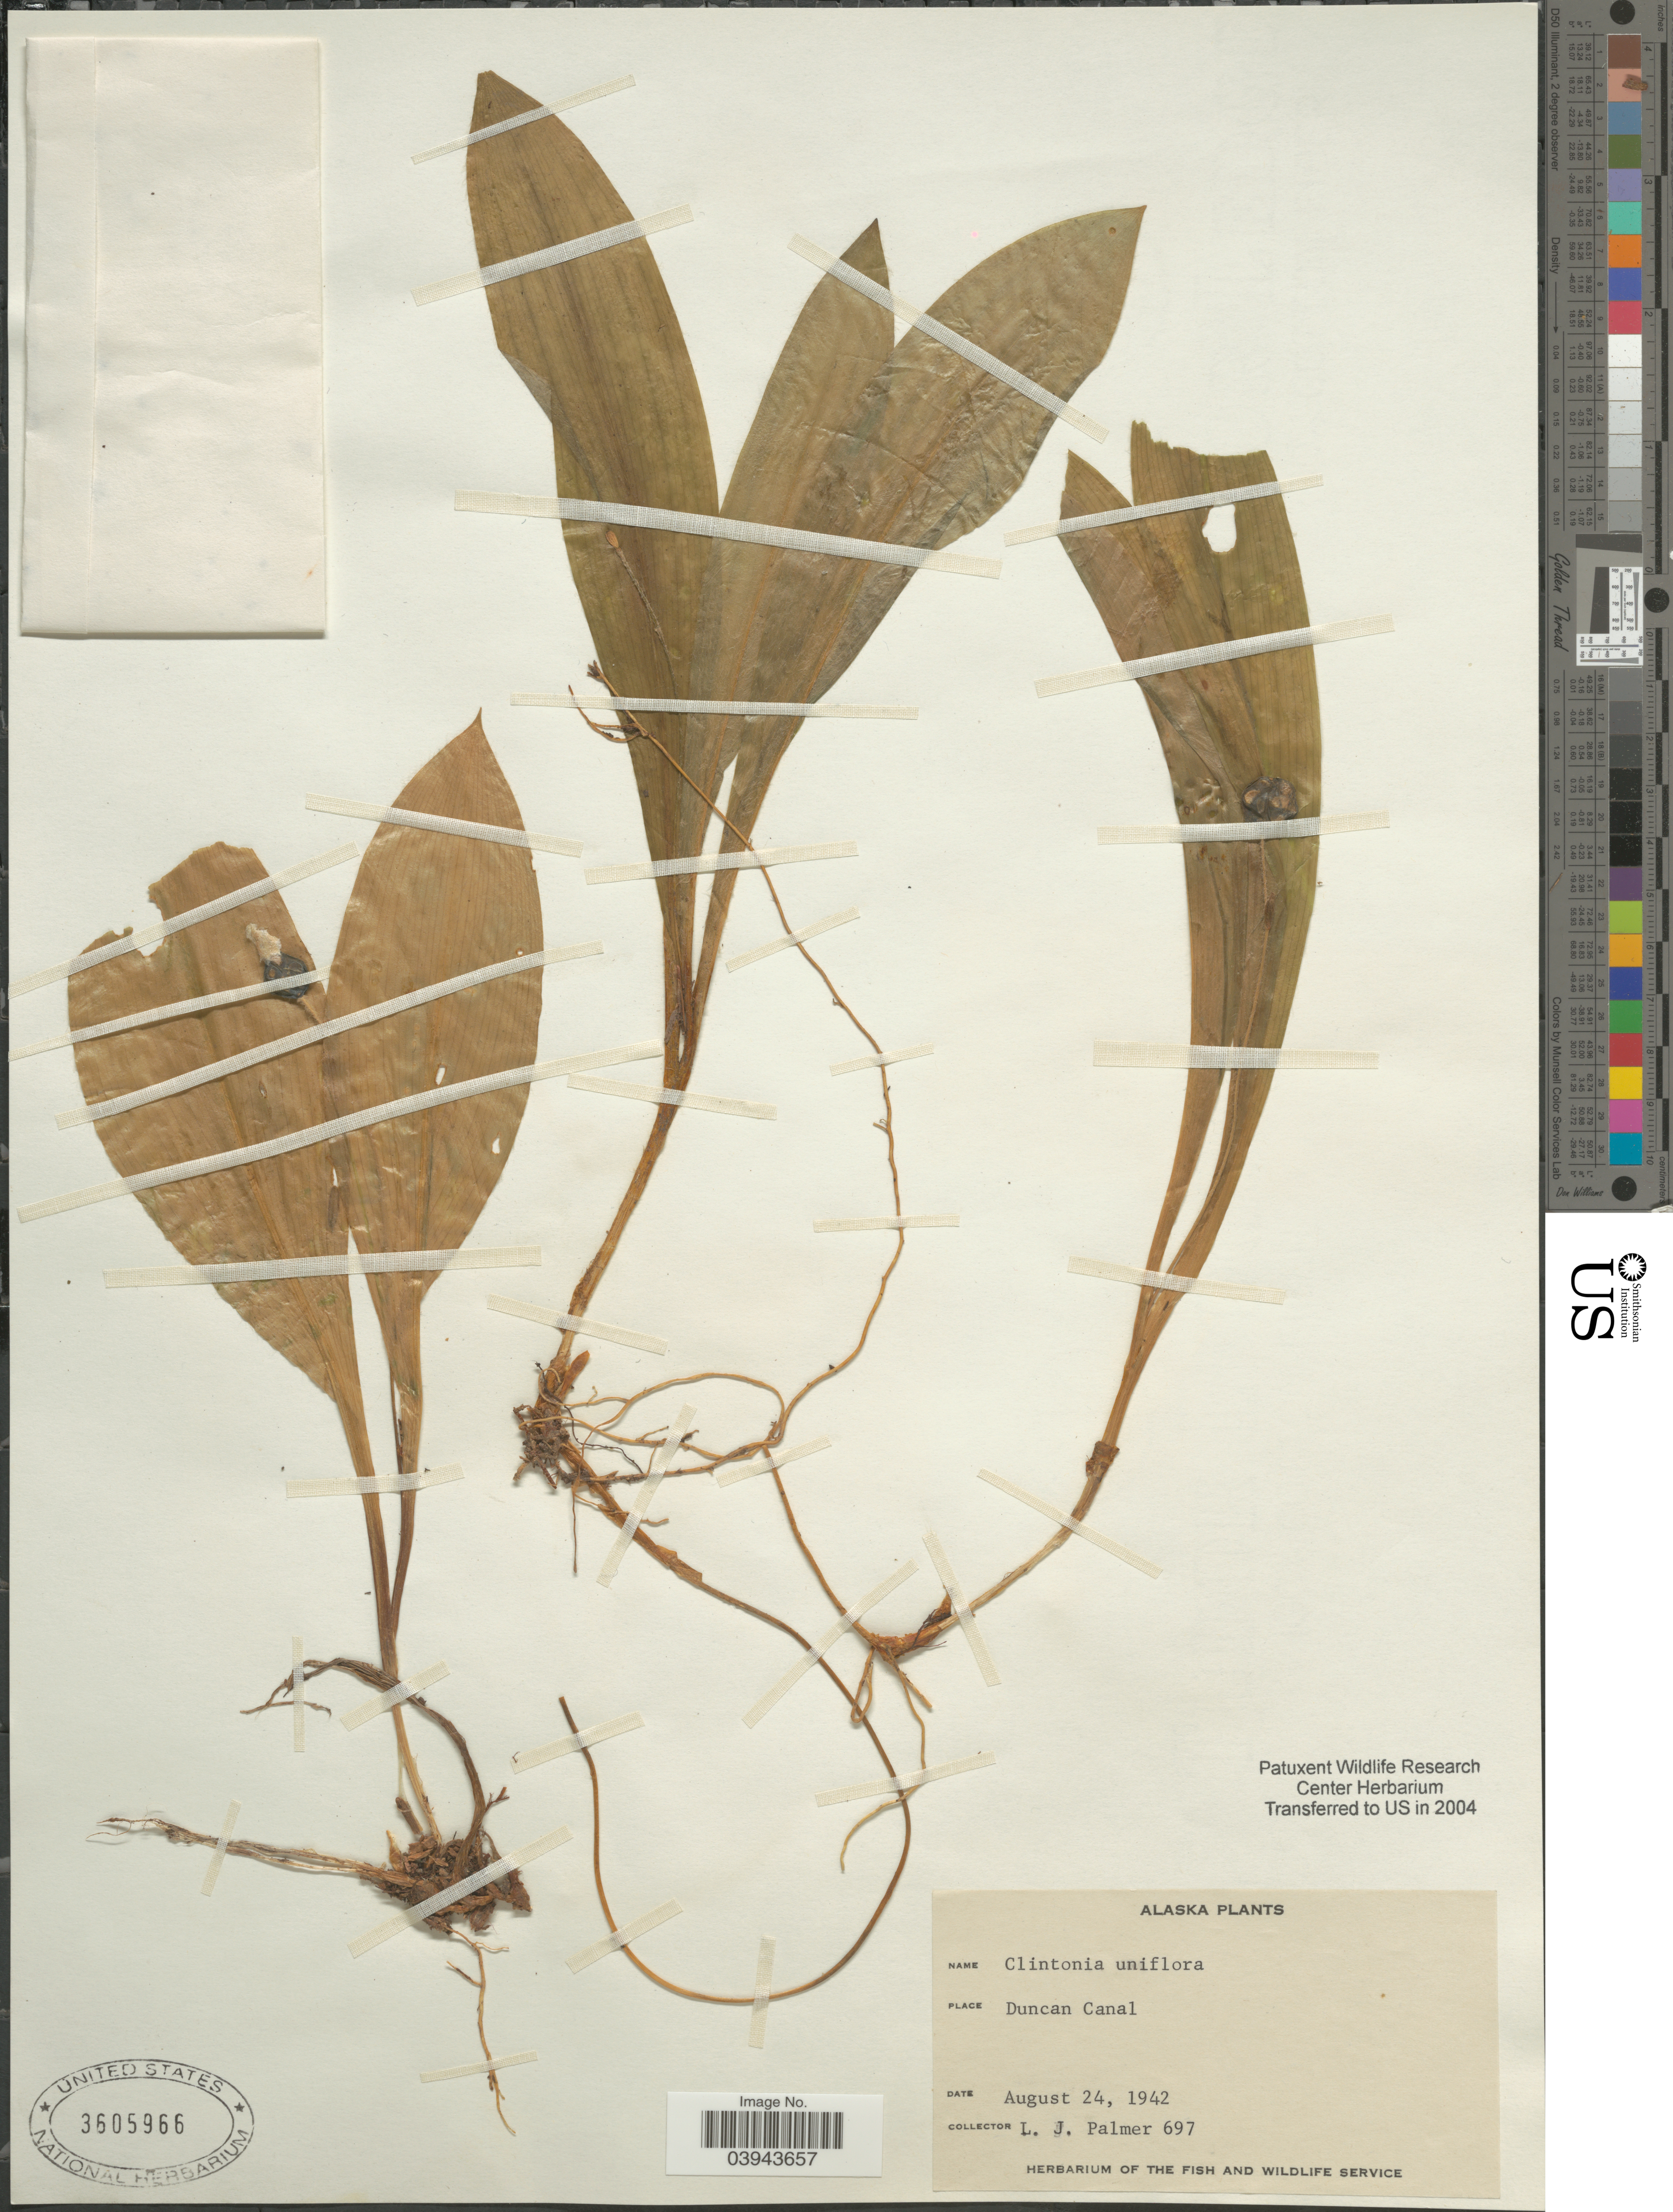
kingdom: Plantae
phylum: Tracheophyta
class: Liliopsida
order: Liliales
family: Liliaceae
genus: Clintonia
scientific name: Clintonia uniflora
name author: Kunth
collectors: L. J. Palmer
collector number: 697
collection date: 1942-08-24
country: United States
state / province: Alaska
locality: Duncan Canal.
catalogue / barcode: US 3605966